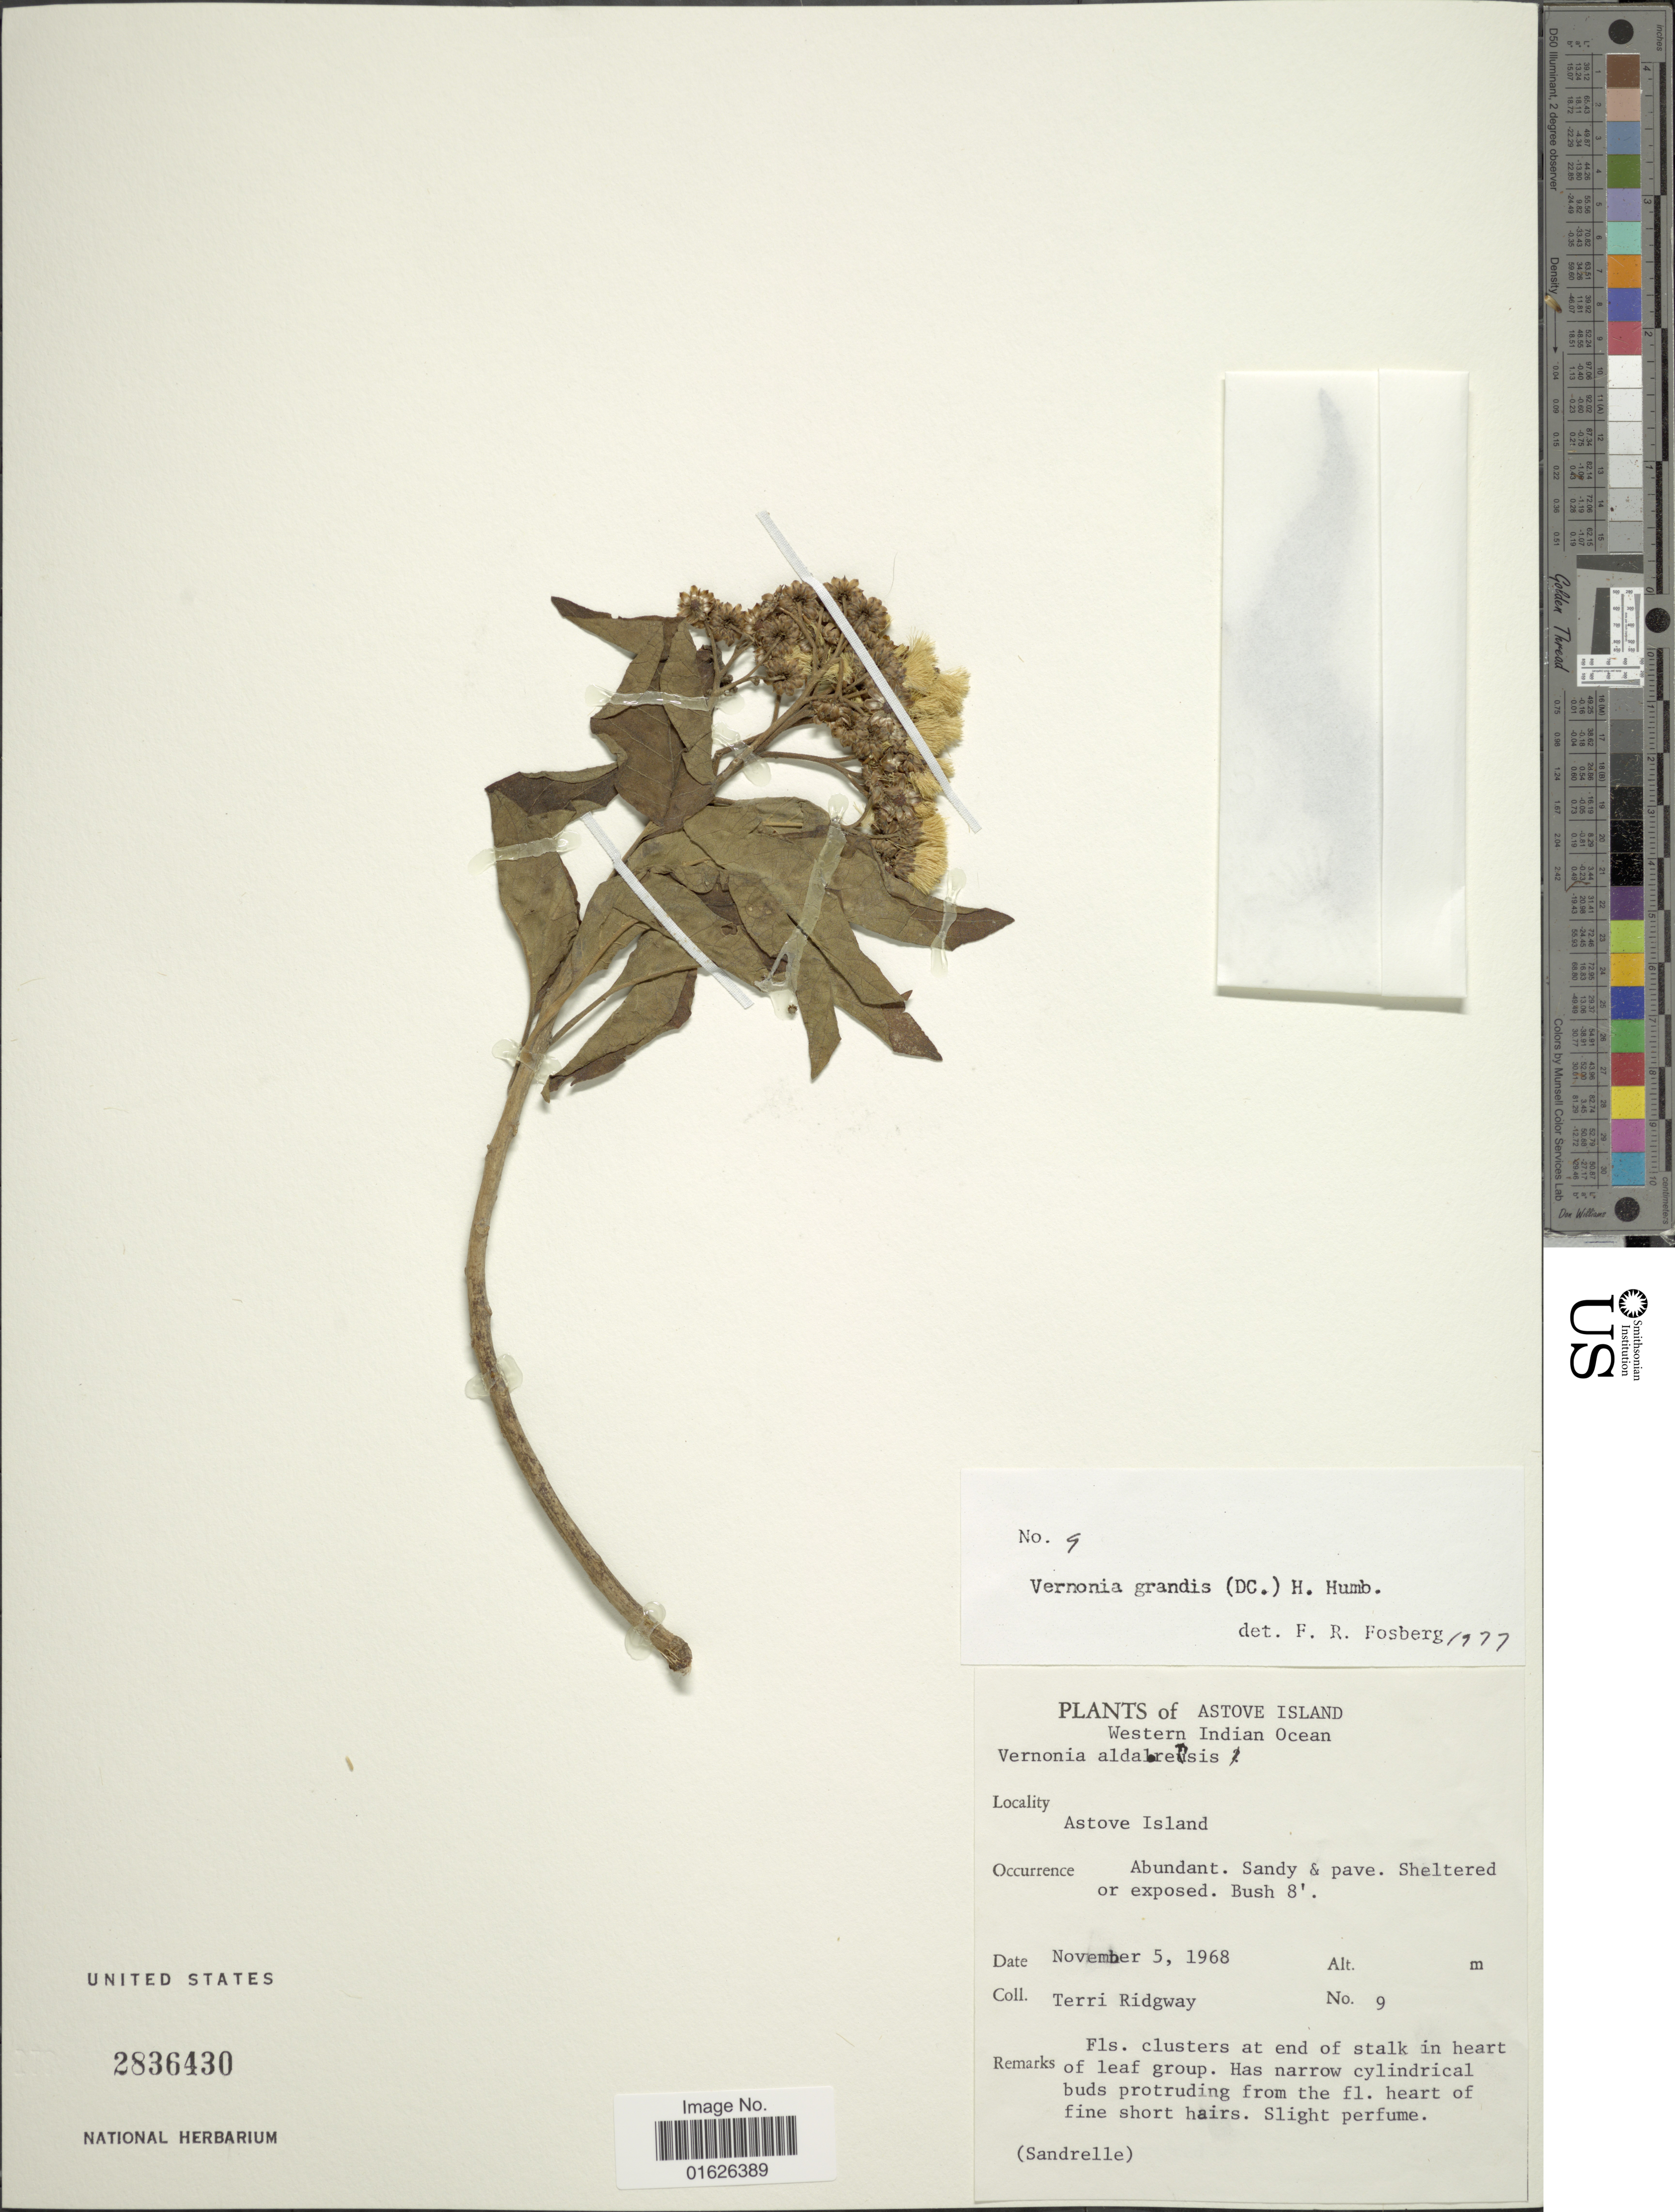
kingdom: Plantae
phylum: Tracheophyta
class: Magnoliopsida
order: Asterales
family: Asteraceae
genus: Gymnanthemum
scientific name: Gymnanthemum coloratum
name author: (Willd.) H. Rob. & B. Kahn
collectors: T. Ridgway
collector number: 9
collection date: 1968-11-05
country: Seychelles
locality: Astove Island, Western Indian Ocean.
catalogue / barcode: US 2836430